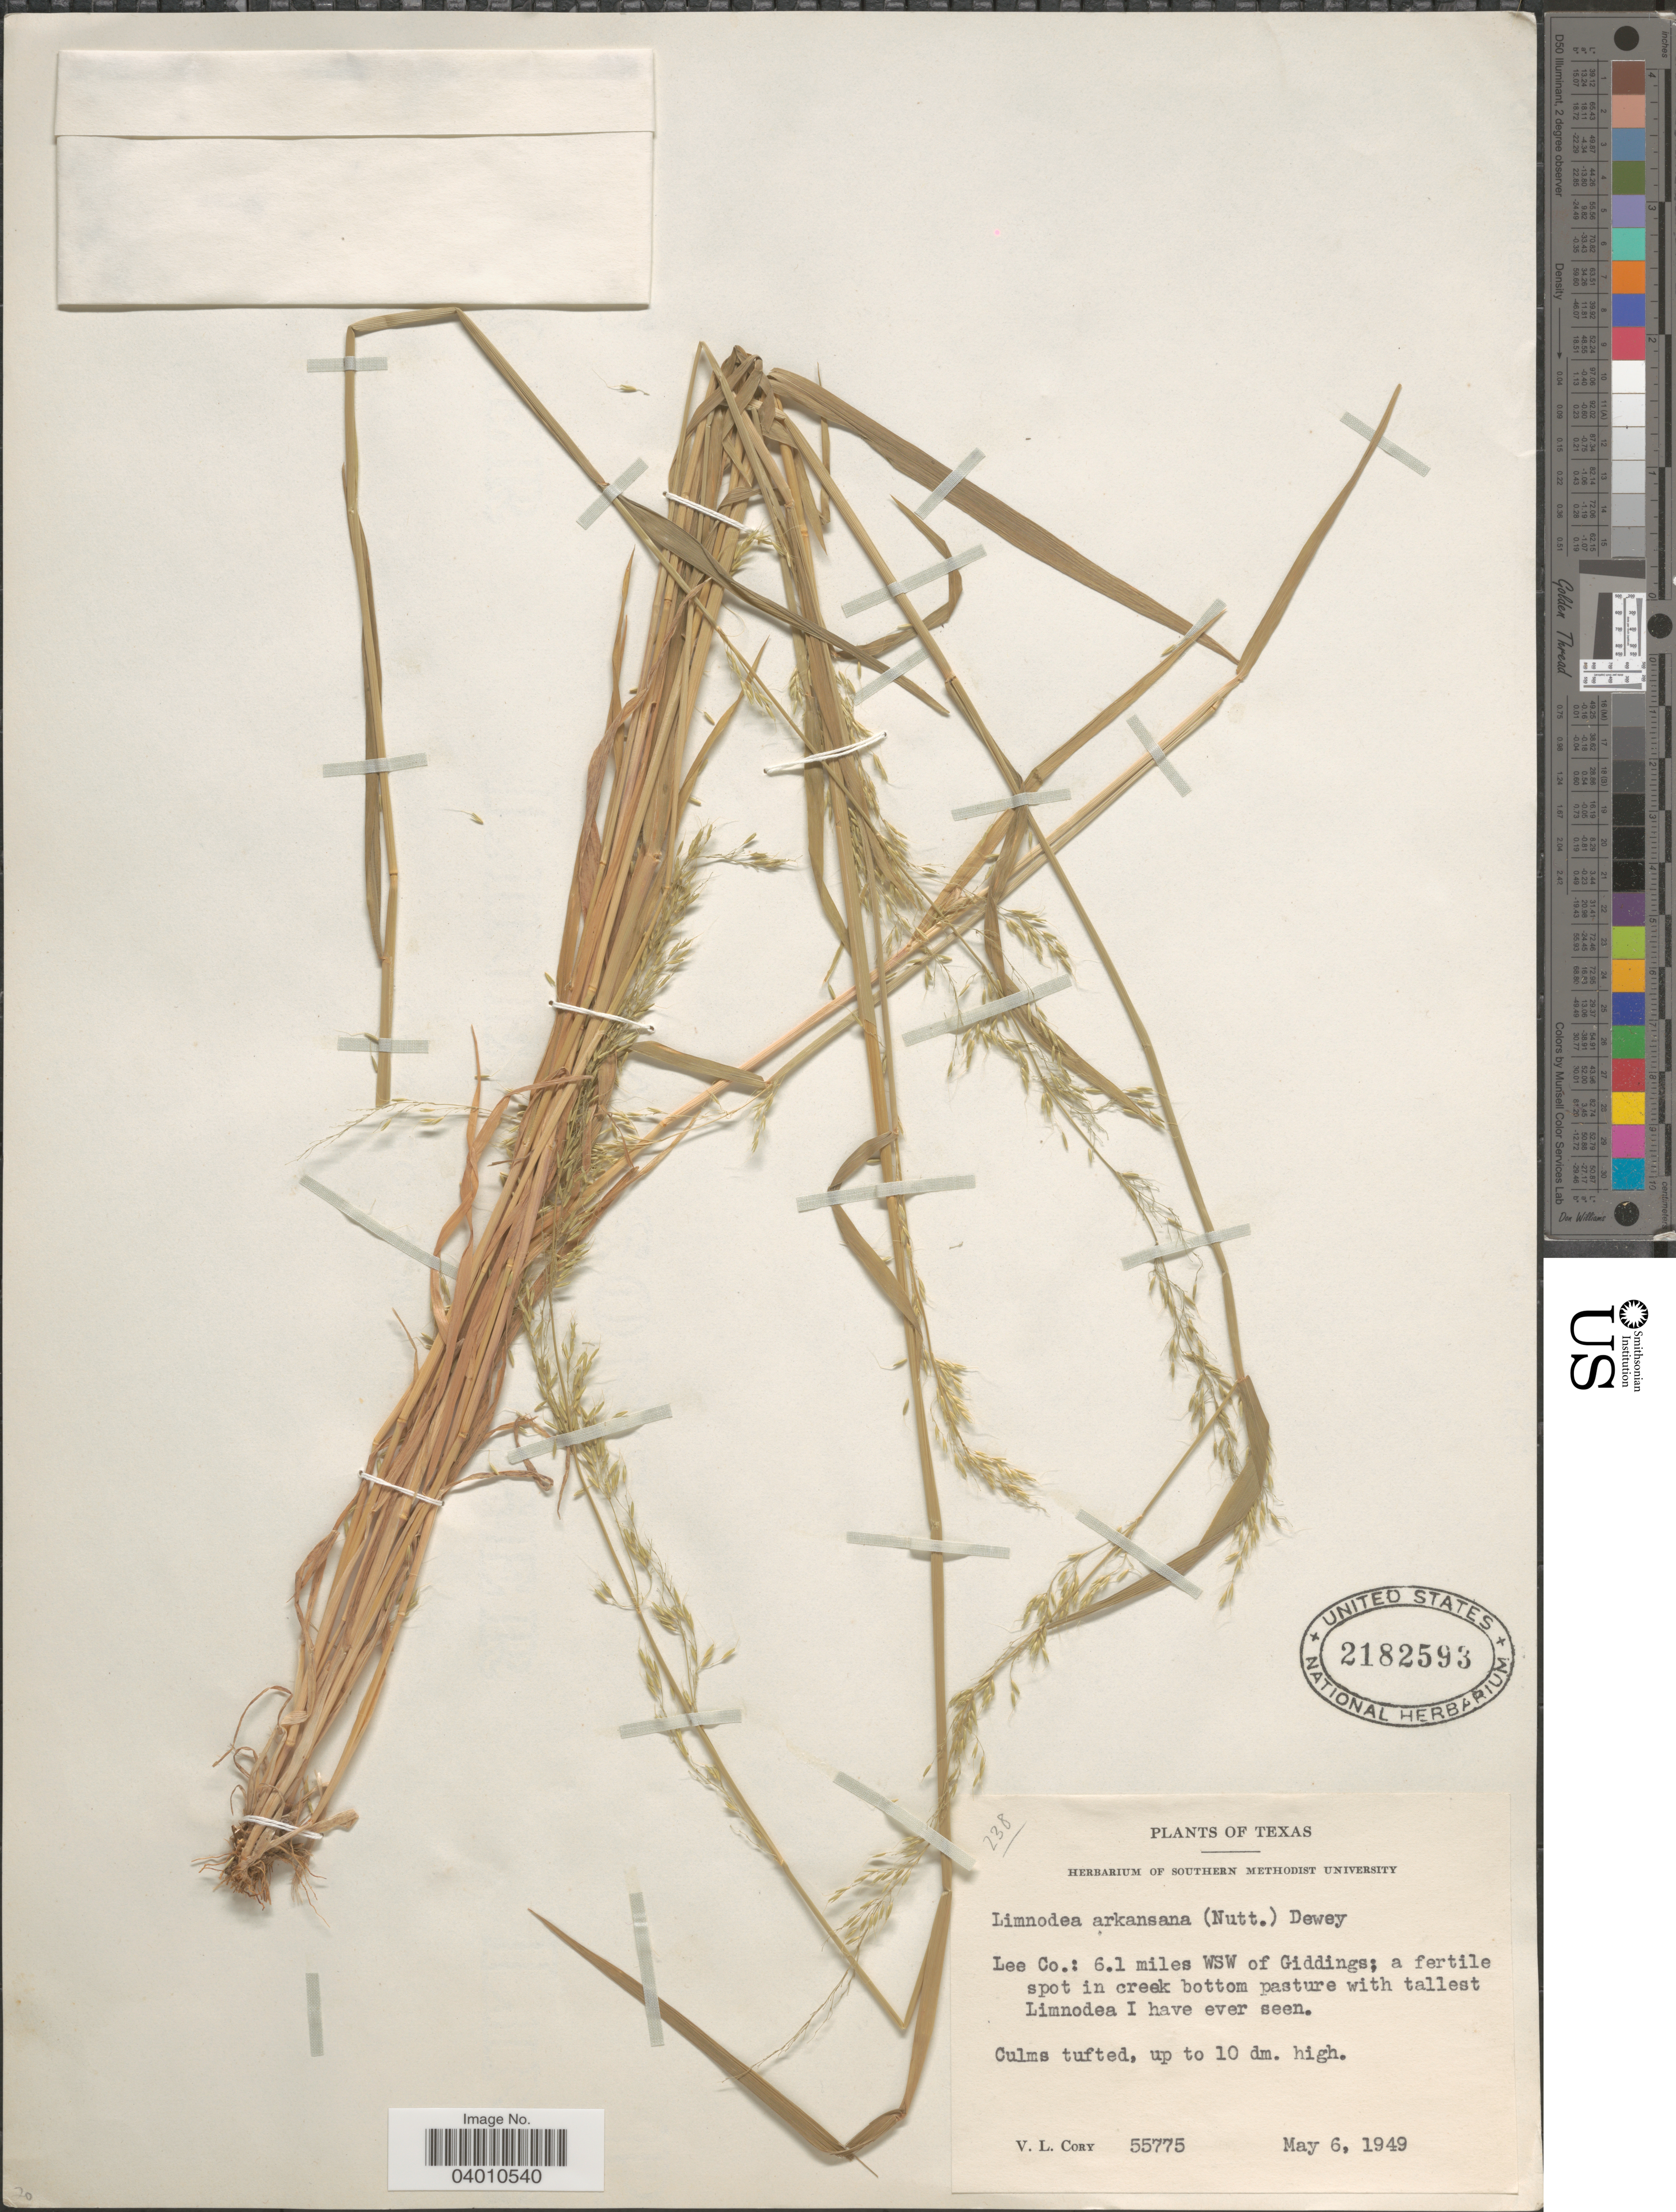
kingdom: Plantae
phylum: Tracheophyta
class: Liliopsida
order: Poales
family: Poaceae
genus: Limnodea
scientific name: Limnodea arkansana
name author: (Nutt.) L.H. Dewey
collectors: V. Cory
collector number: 55775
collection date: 1949-05-06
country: United States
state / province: Texas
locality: Lee Co.: 6.1 miles WSW of Giddings.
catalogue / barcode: US 2182593